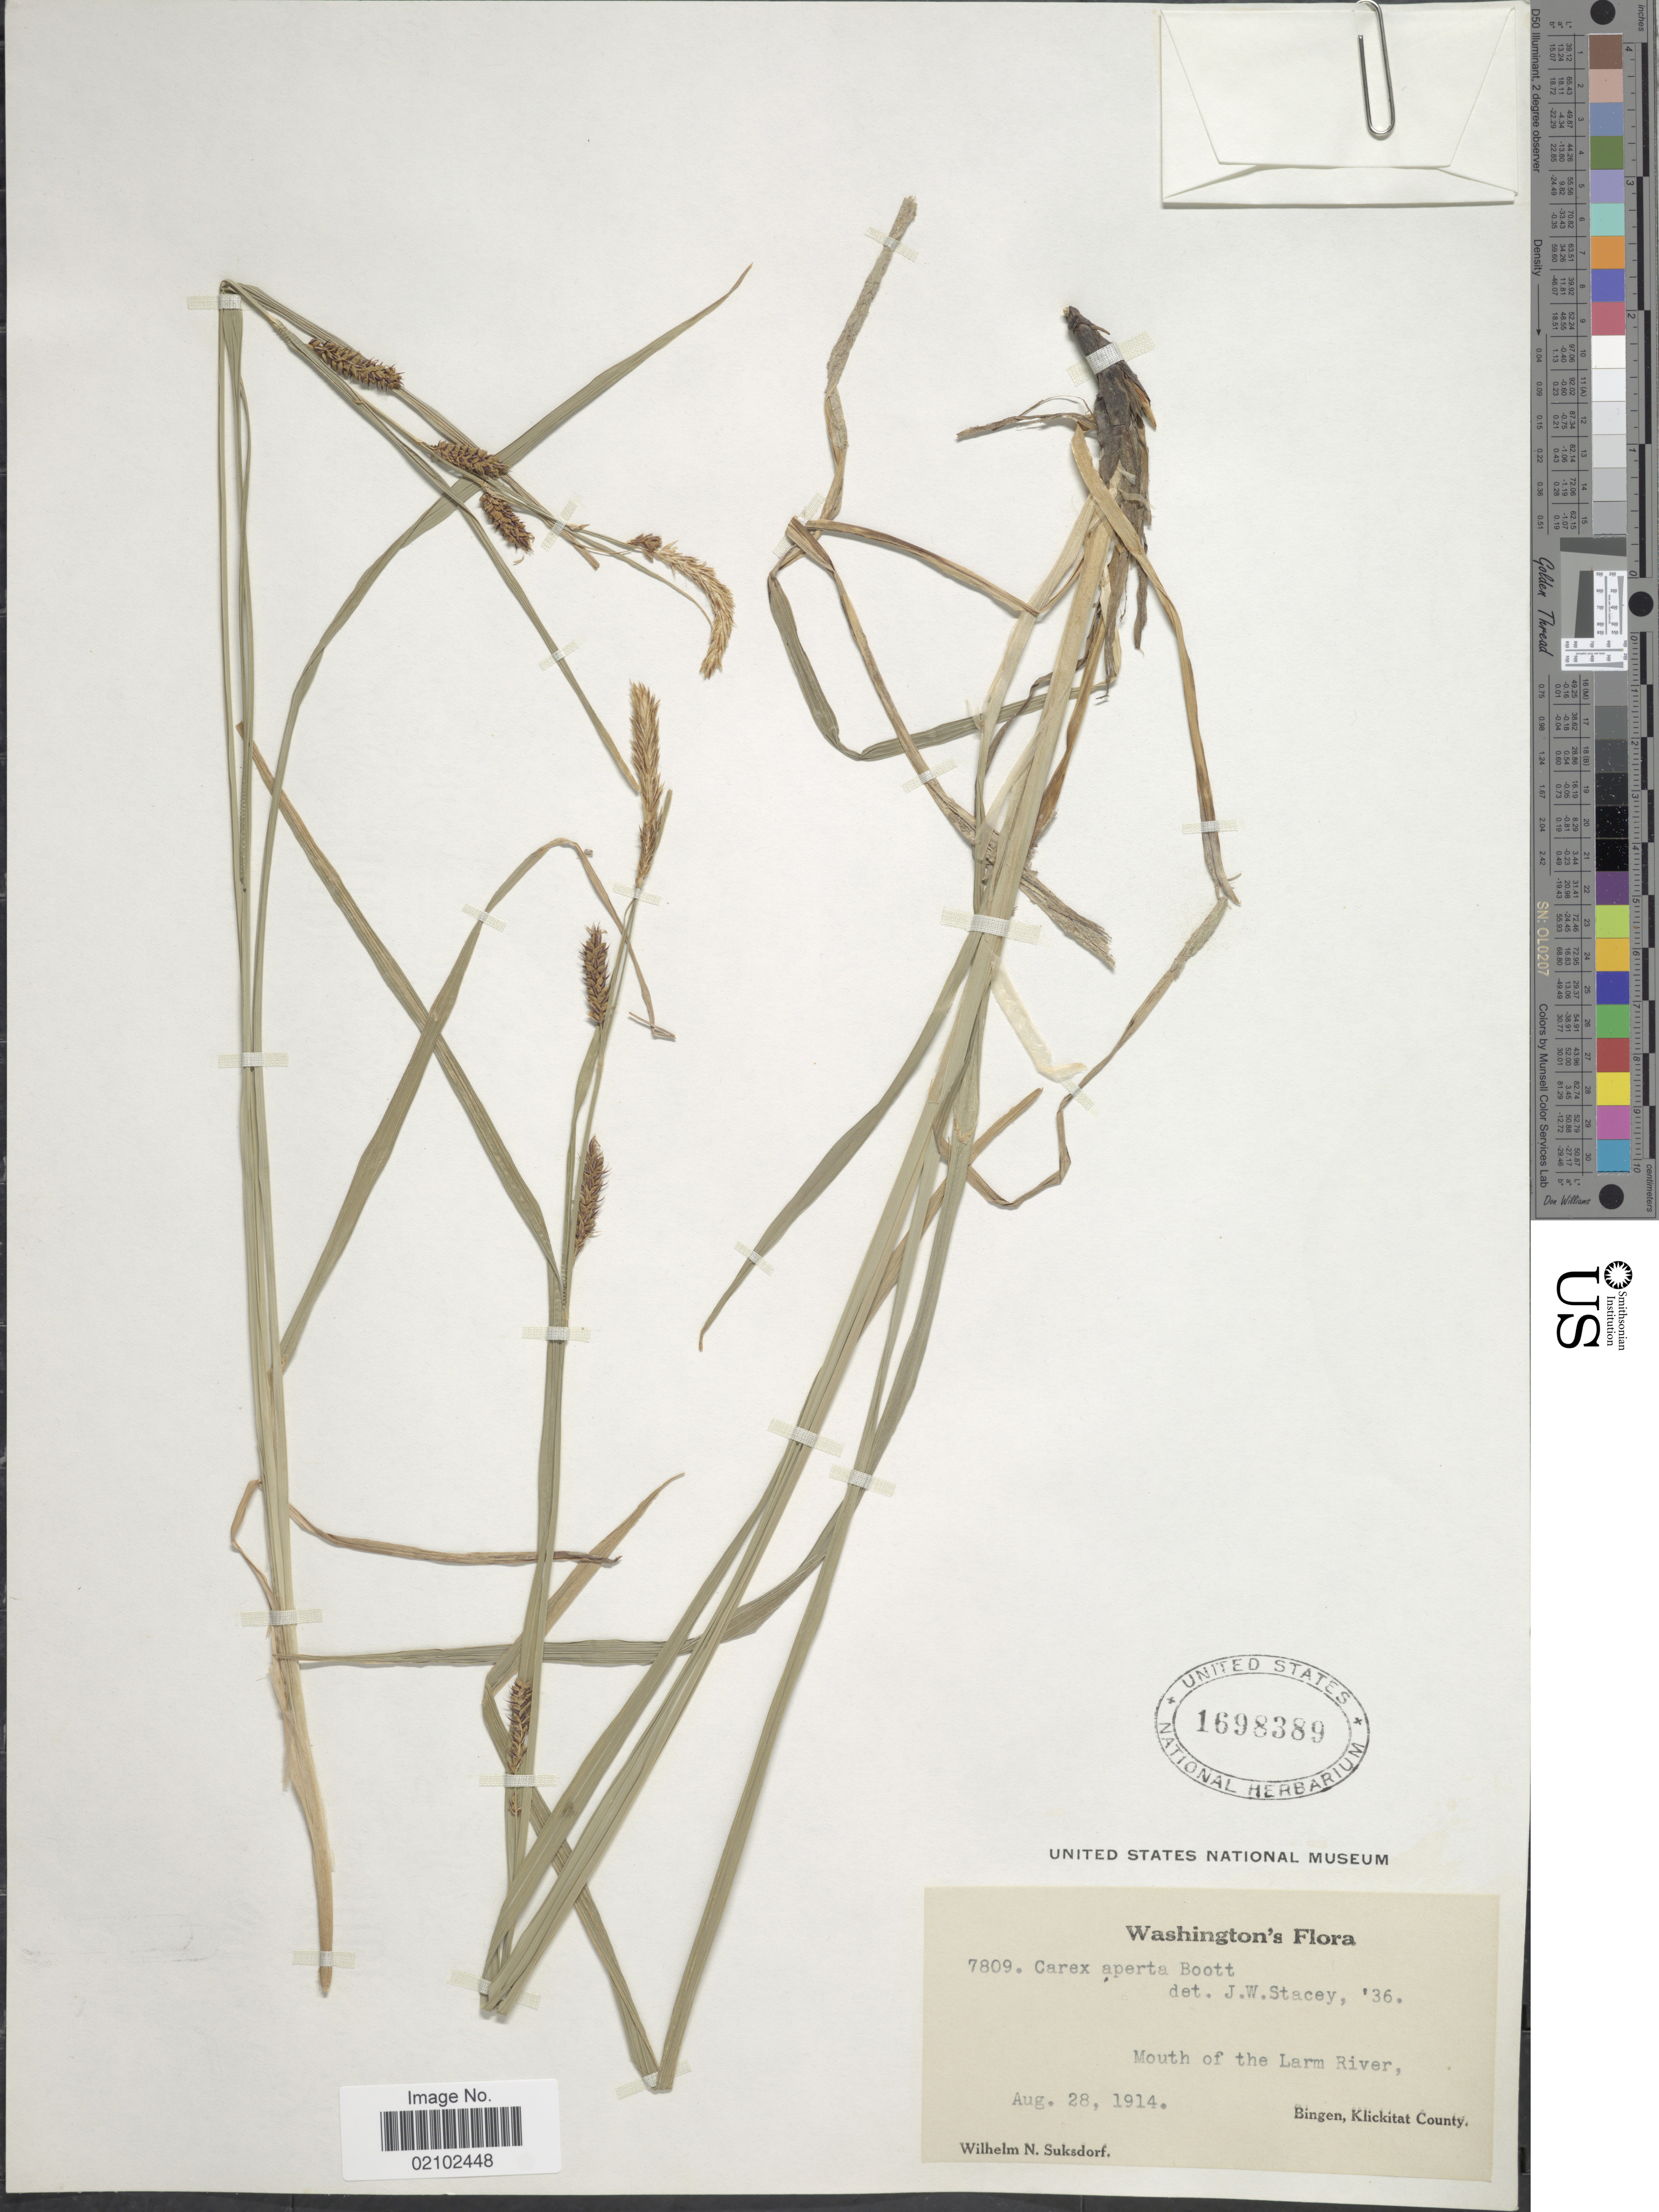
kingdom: Plantae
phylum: Tracheophyta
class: Liliopsida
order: Poales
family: Cyperaceae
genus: Carex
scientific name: Carex aperta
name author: Boott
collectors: W. N. Suksdorf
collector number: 7809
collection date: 1914-08-28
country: United States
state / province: Washington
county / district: Klickitat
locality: Mouth of the Larm River, Bingen, Klickitat County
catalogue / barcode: US 1698389